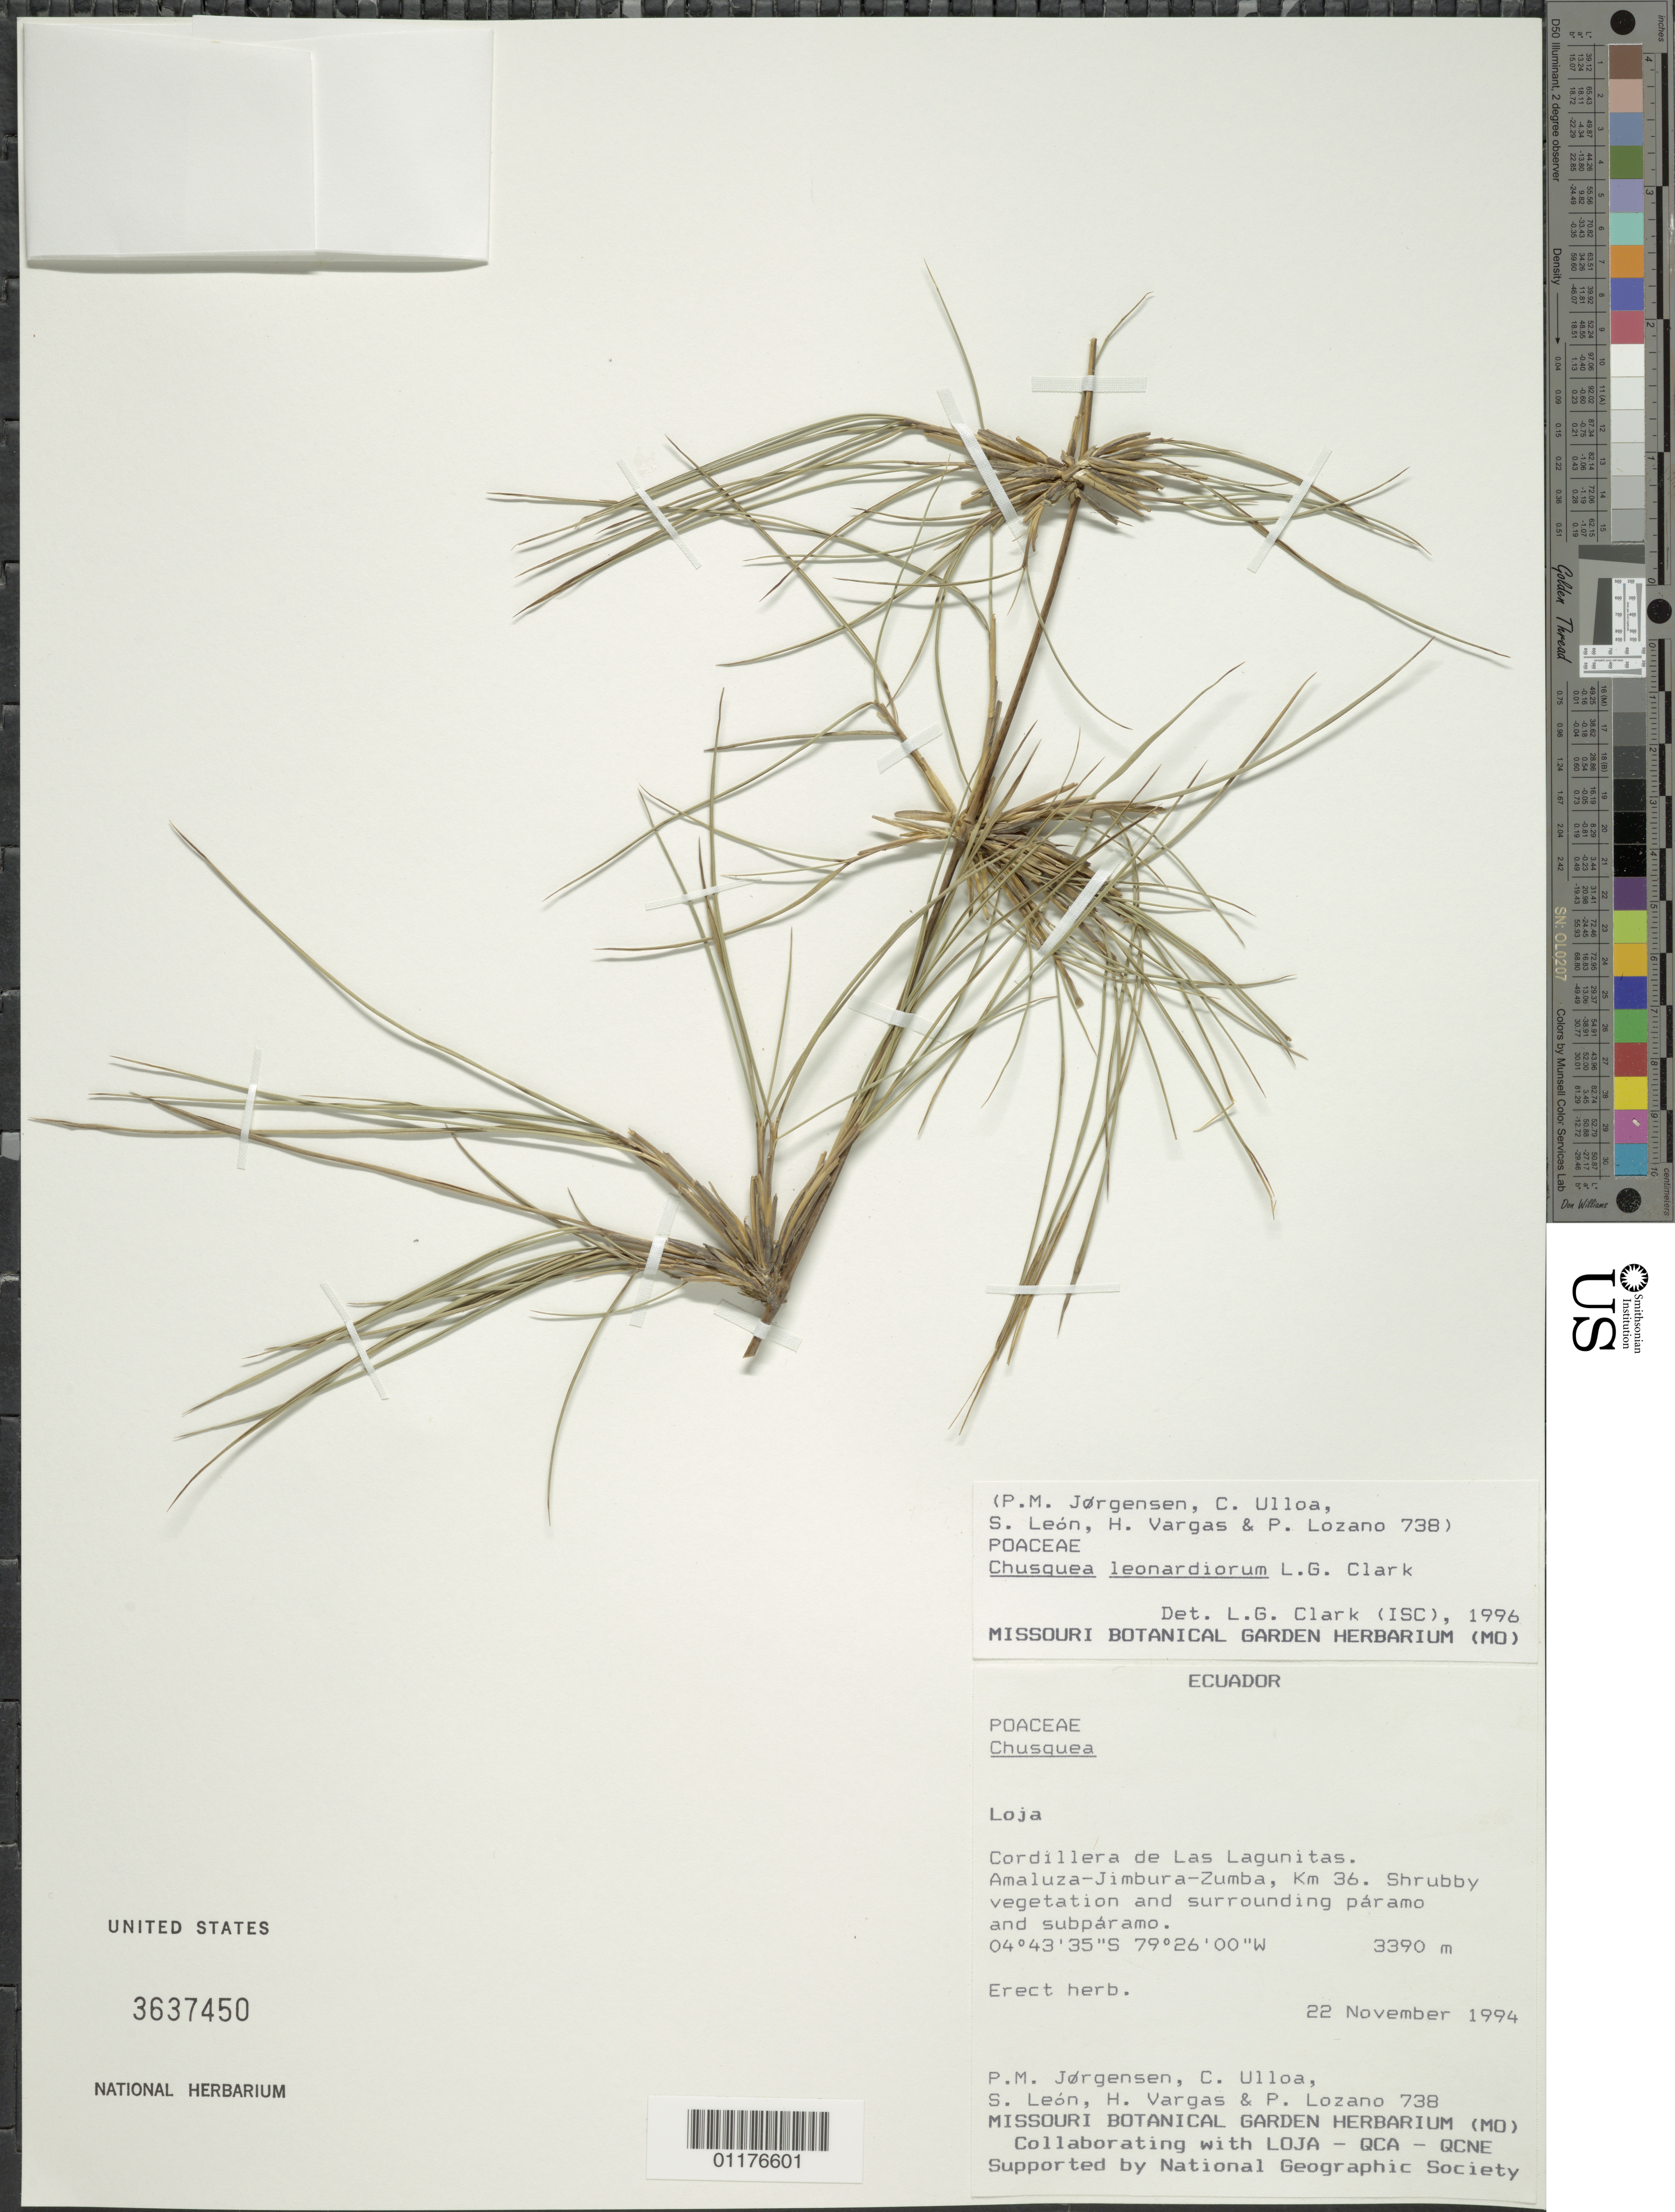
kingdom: Plantae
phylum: Tracheophyta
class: Liliopsida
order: Poales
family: Poaceae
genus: Chusquea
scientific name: Chusquea leonardiorum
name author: L.G. Clark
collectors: P. Jørgensen, C. Ulloa, S. León, H. Vargas & P. Lozano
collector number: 738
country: Ecuador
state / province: Loja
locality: Cordillera de Las Lagunitas, Amaluza-Jambura-Zumba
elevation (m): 3390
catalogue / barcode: US 3637450